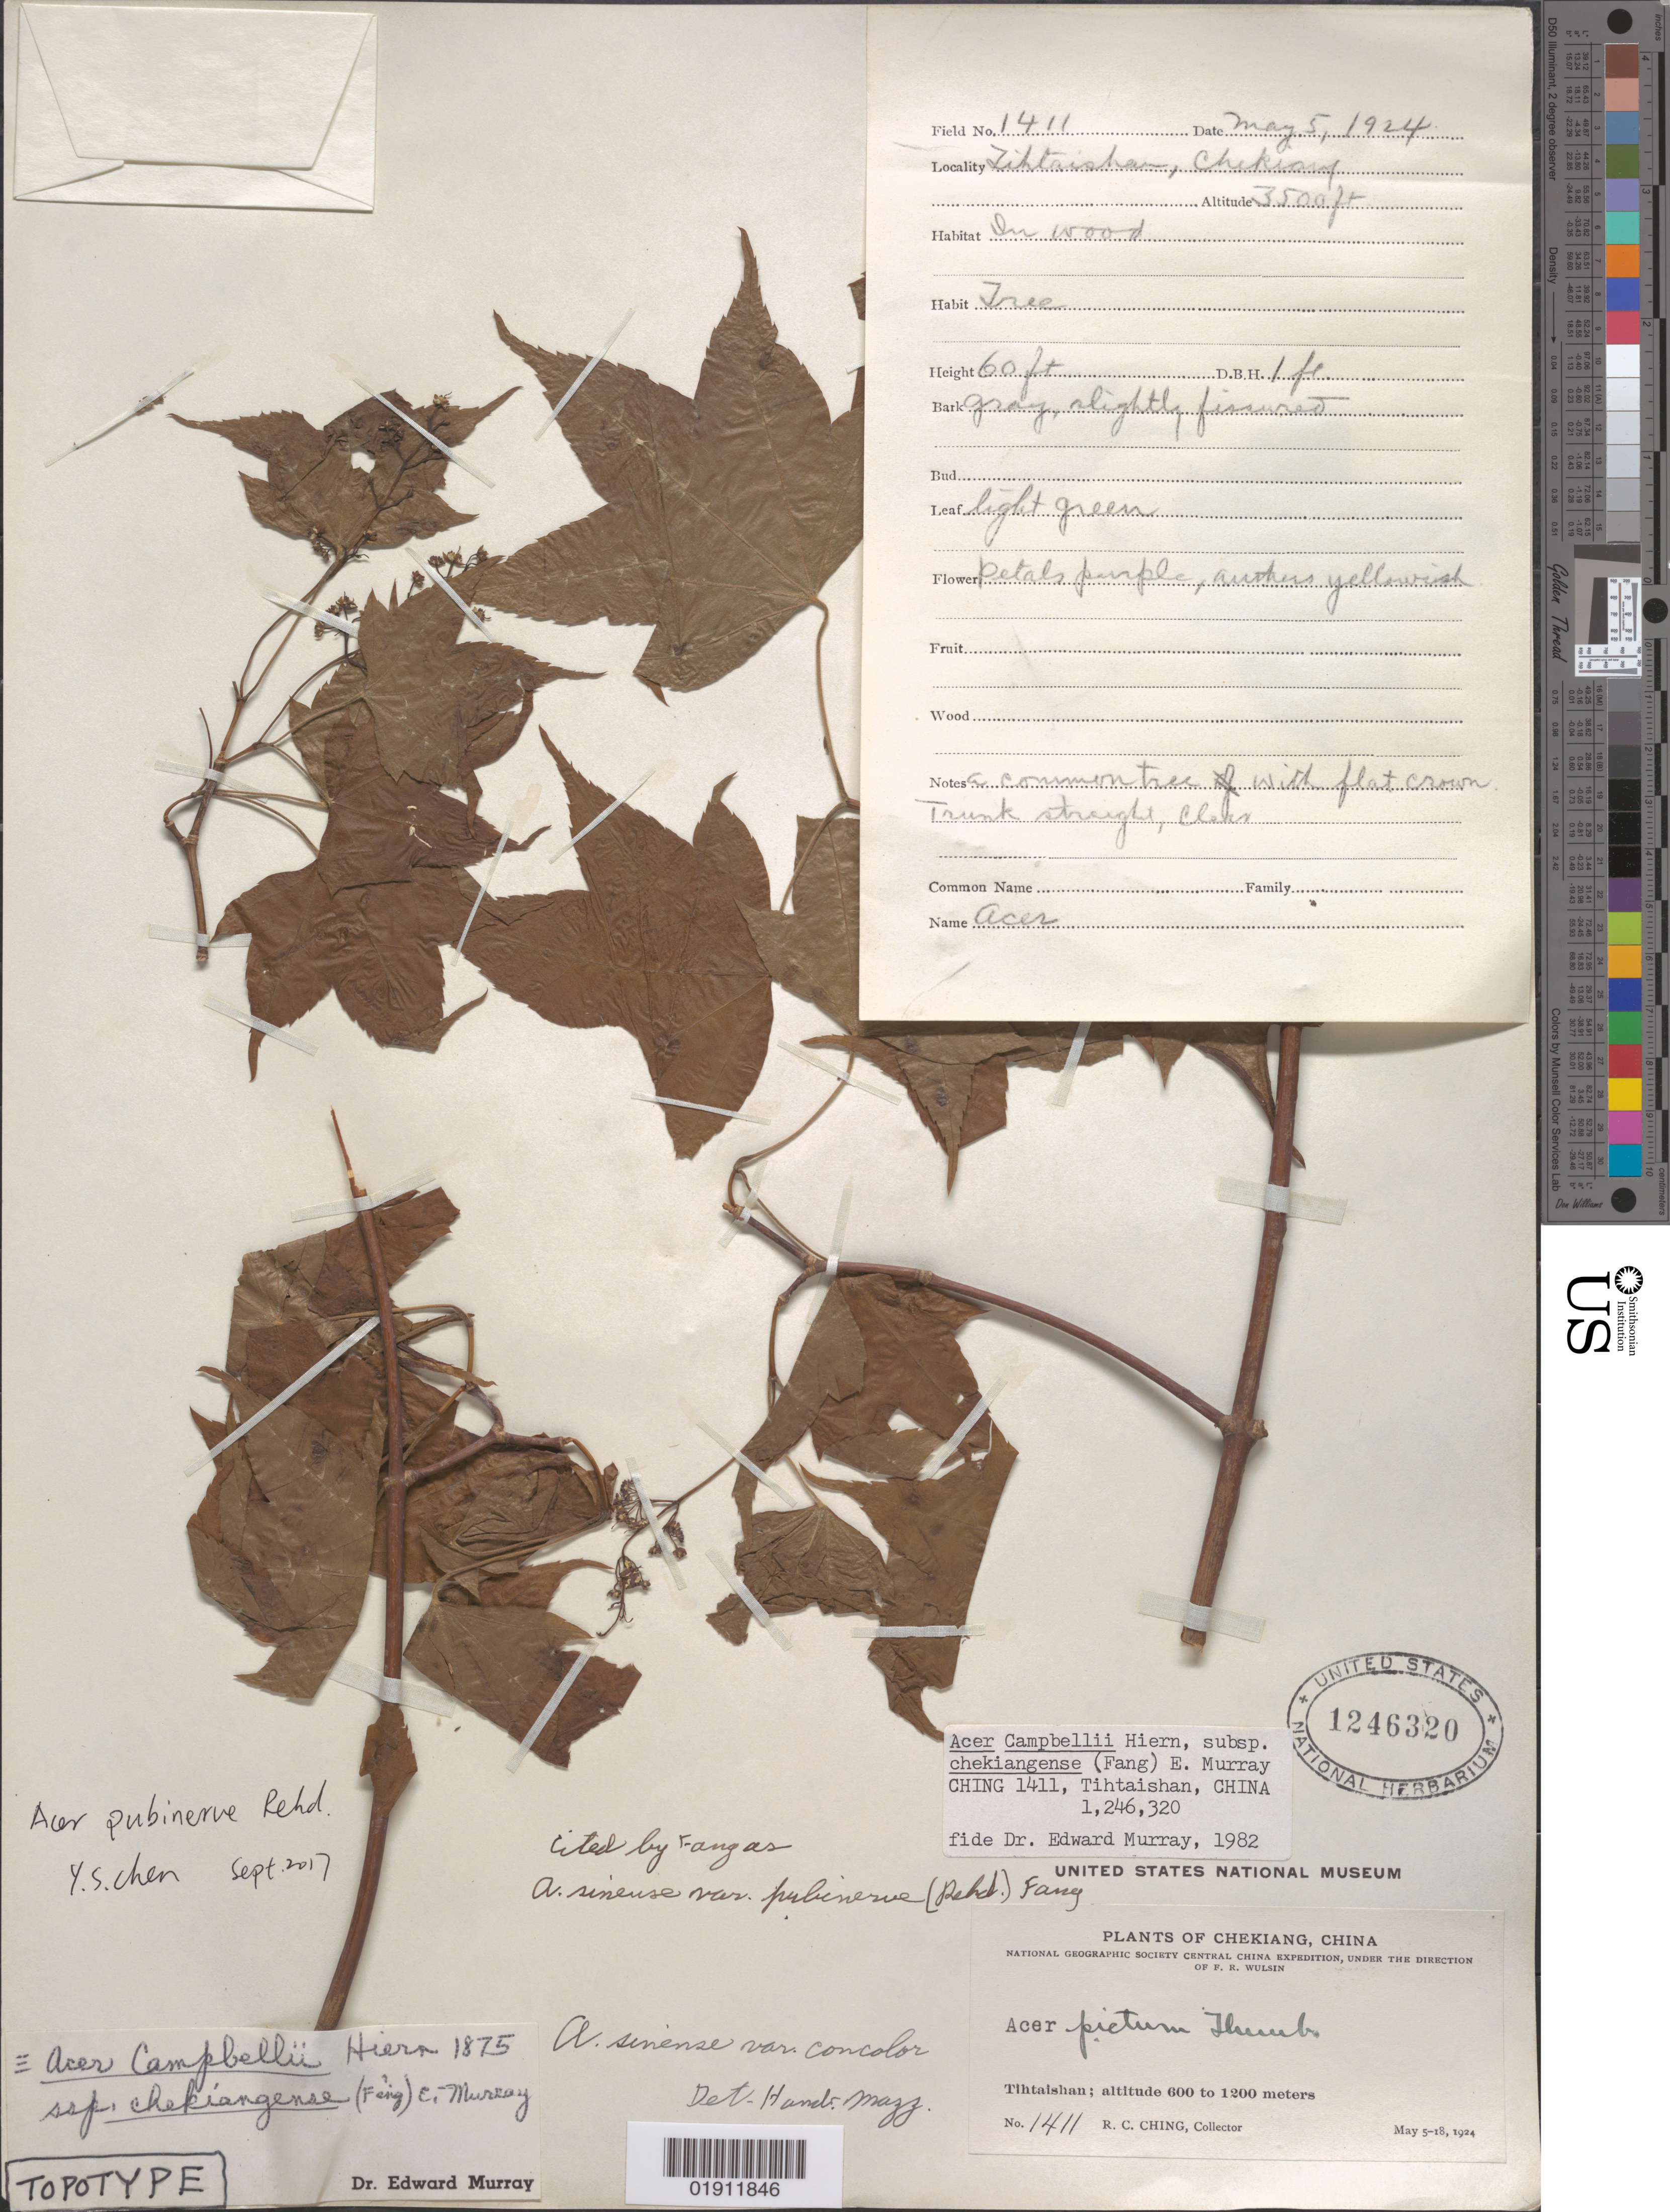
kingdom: Plantae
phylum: Tracheophyta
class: Magnoliopsida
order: Sapindales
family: Sapindaceae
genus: Acer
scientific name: Acer campbellii subsp. chekiangense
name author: (W.P. Fang) A.E. Murray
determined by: Murray, Edward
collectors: R. C. Ching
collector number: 1411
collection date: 1924-05-05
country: China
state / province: Zhejiang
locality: Chekiang [Zhejiang] Province, Tihtaishan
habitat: In wood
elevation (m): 1067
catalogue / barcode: US 1246320